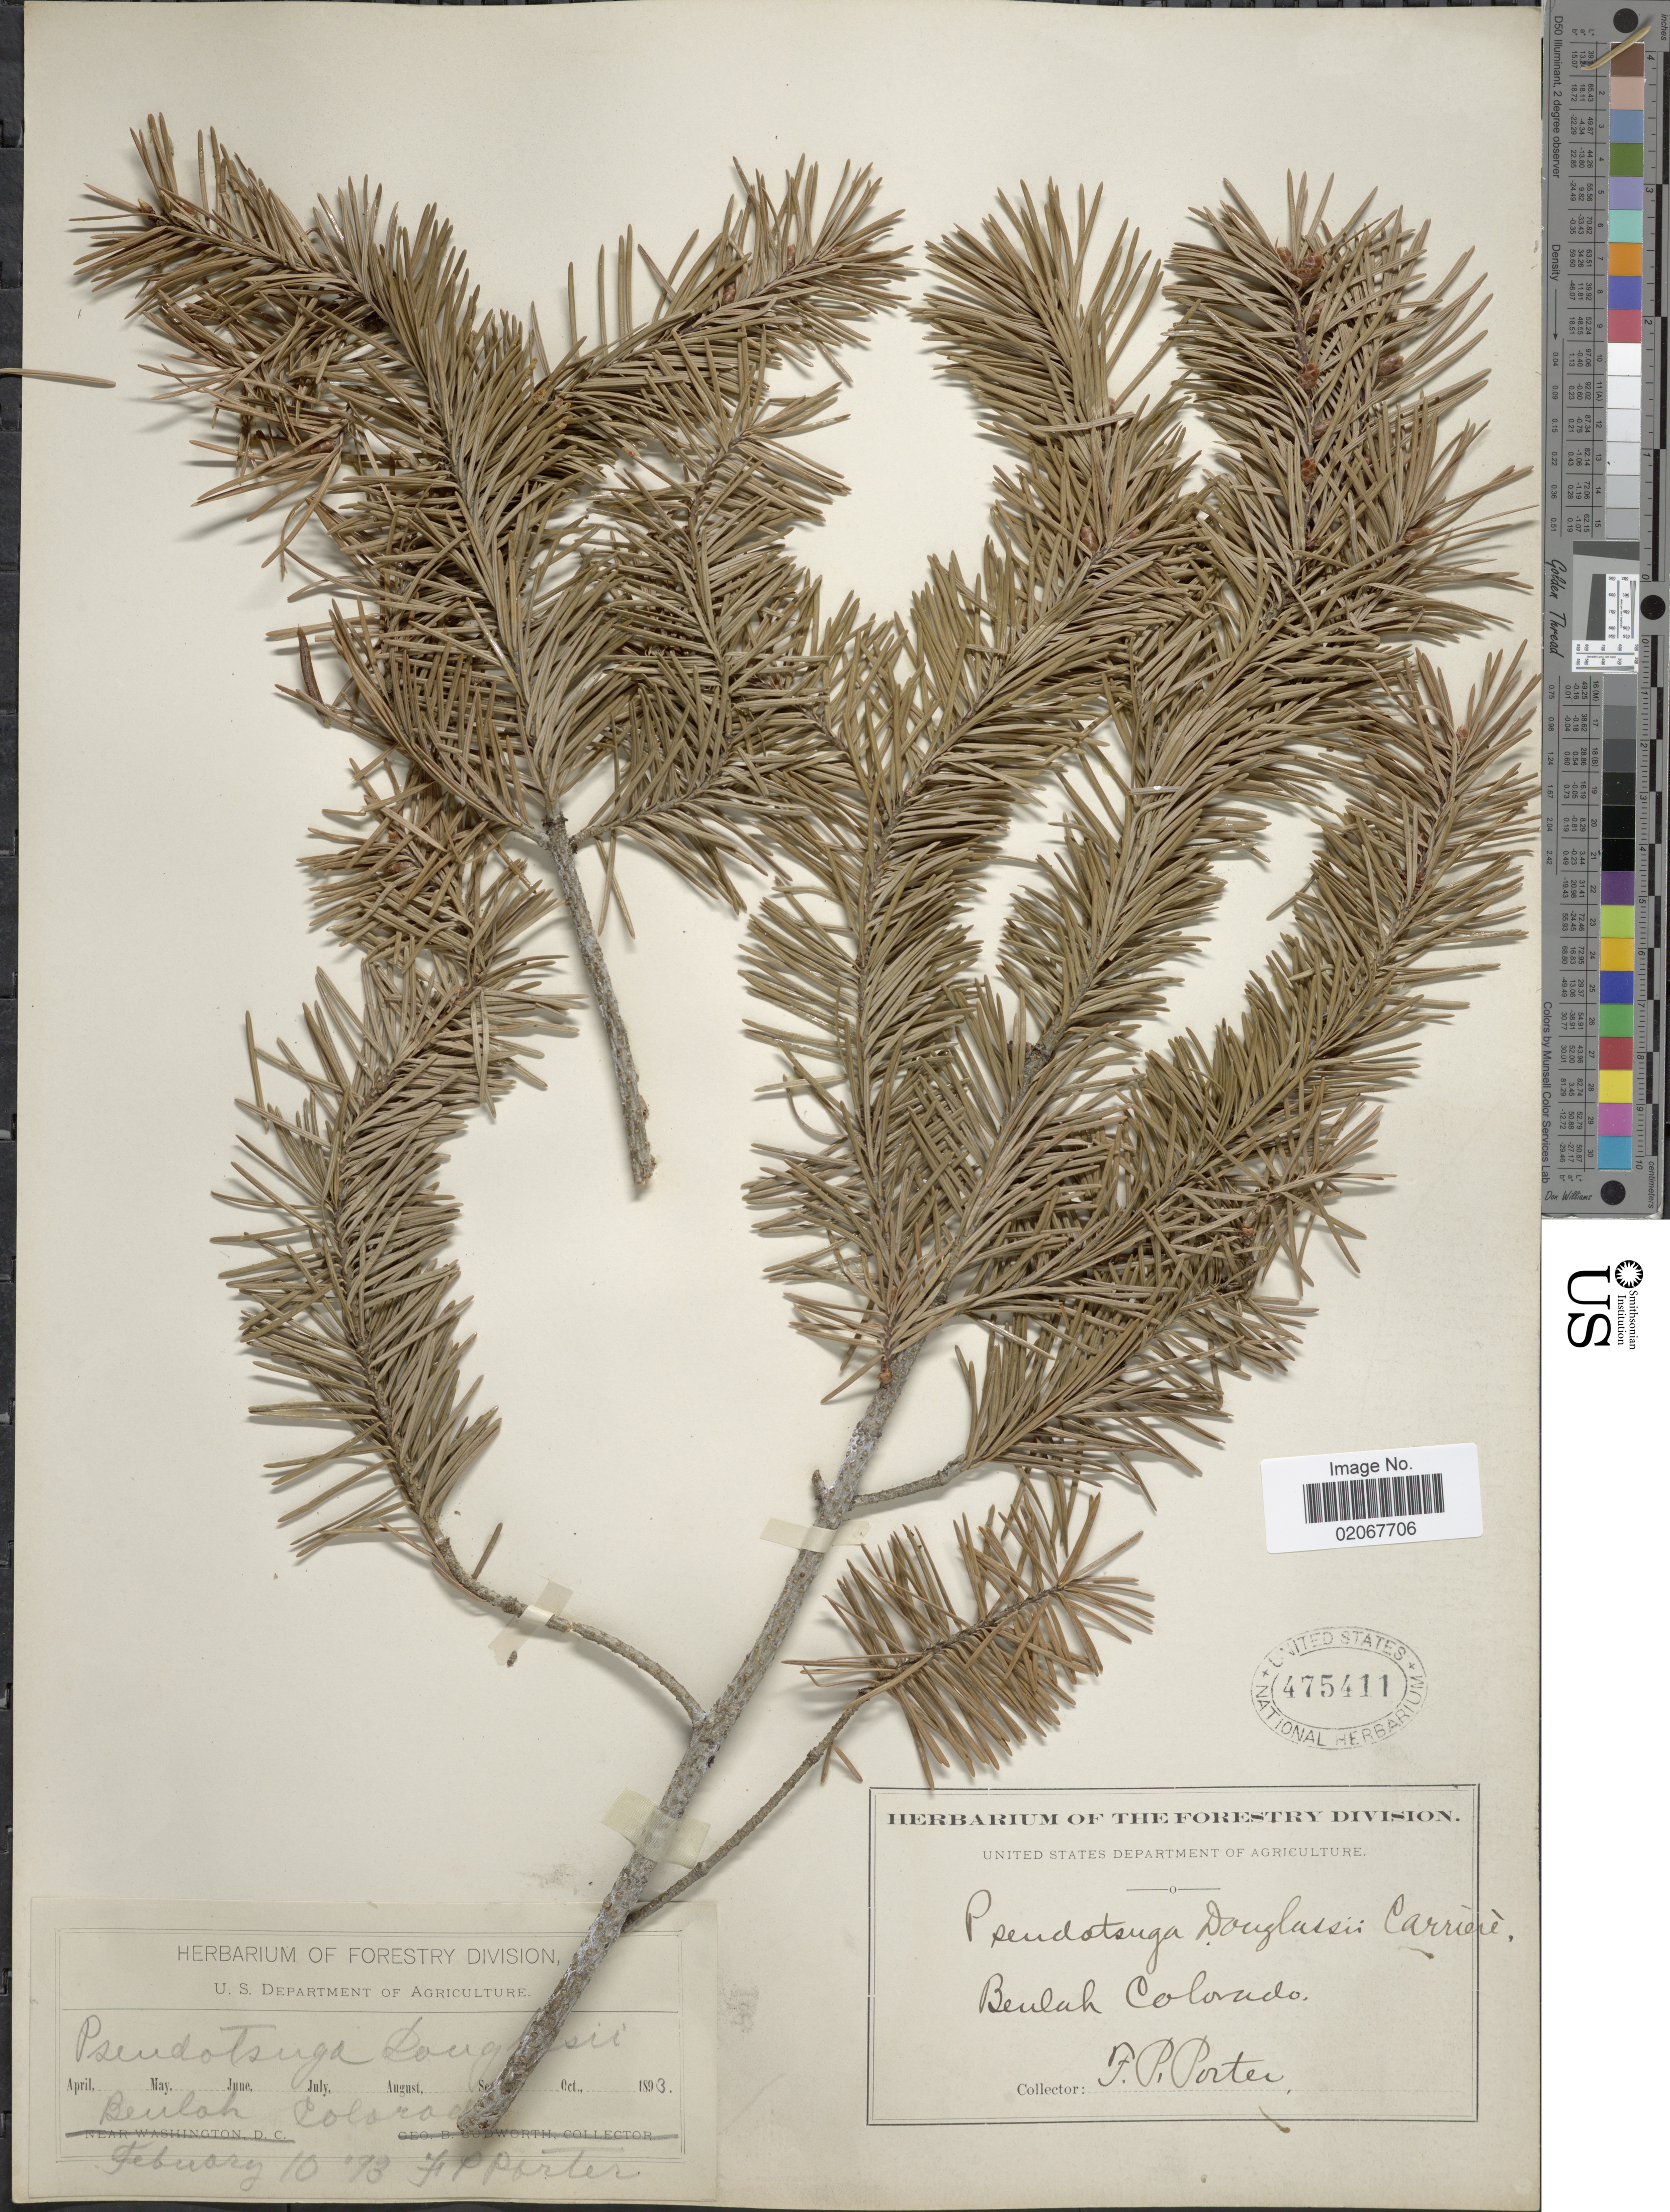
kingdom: Plantae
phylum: Tracheophyta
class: Pinopsida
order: Pinales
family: Pinaceae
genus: Pseudotsuga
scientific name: Pseudotsuga menziesii var. glauca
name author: (Beissn.) Franco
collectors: F. Porter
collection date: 1893-02-10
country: United States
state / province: Colorado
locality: Beulah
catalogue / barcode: US 475411